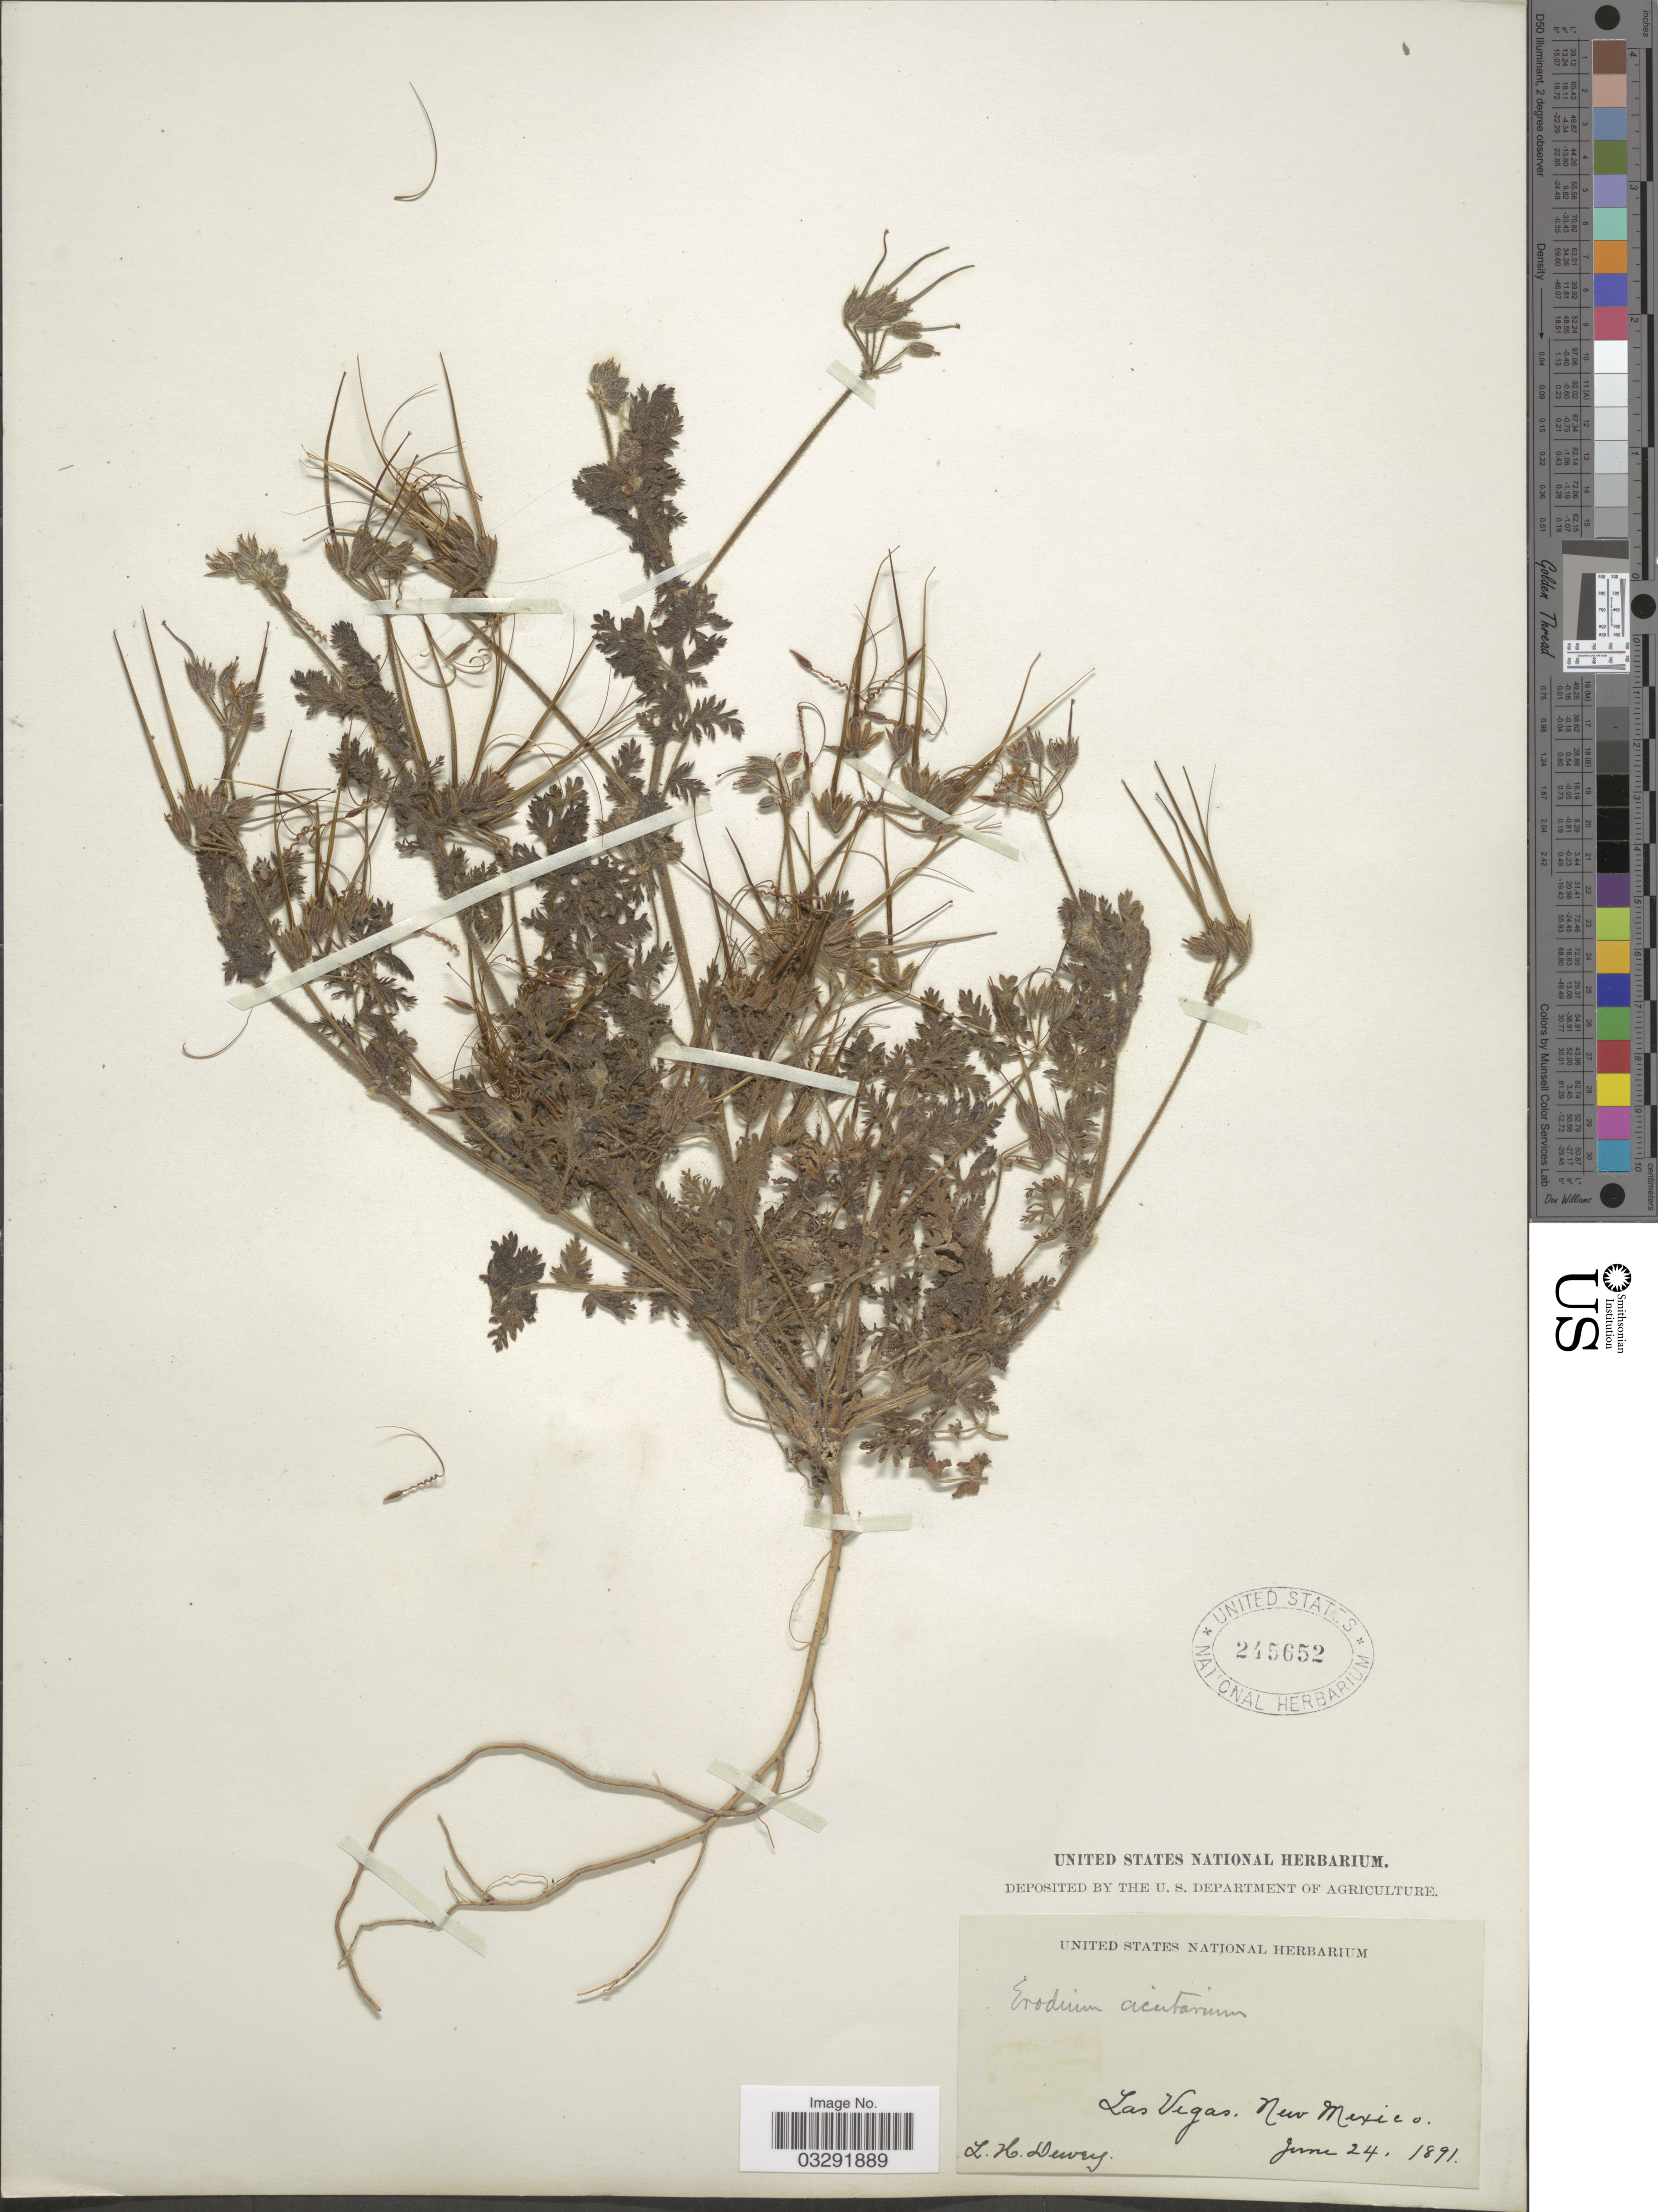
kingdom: Plantae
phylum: Tracheophyta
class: Magnoliopsida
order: Geraniales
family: Geraniaceae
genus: Erodium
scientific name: Erodium cicutarium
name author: (L.) L'Hér.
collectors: L. H. Dewey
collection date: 1891-06-24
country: United States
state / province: New Mexico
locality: Las Vegas.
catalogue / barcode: US 245652